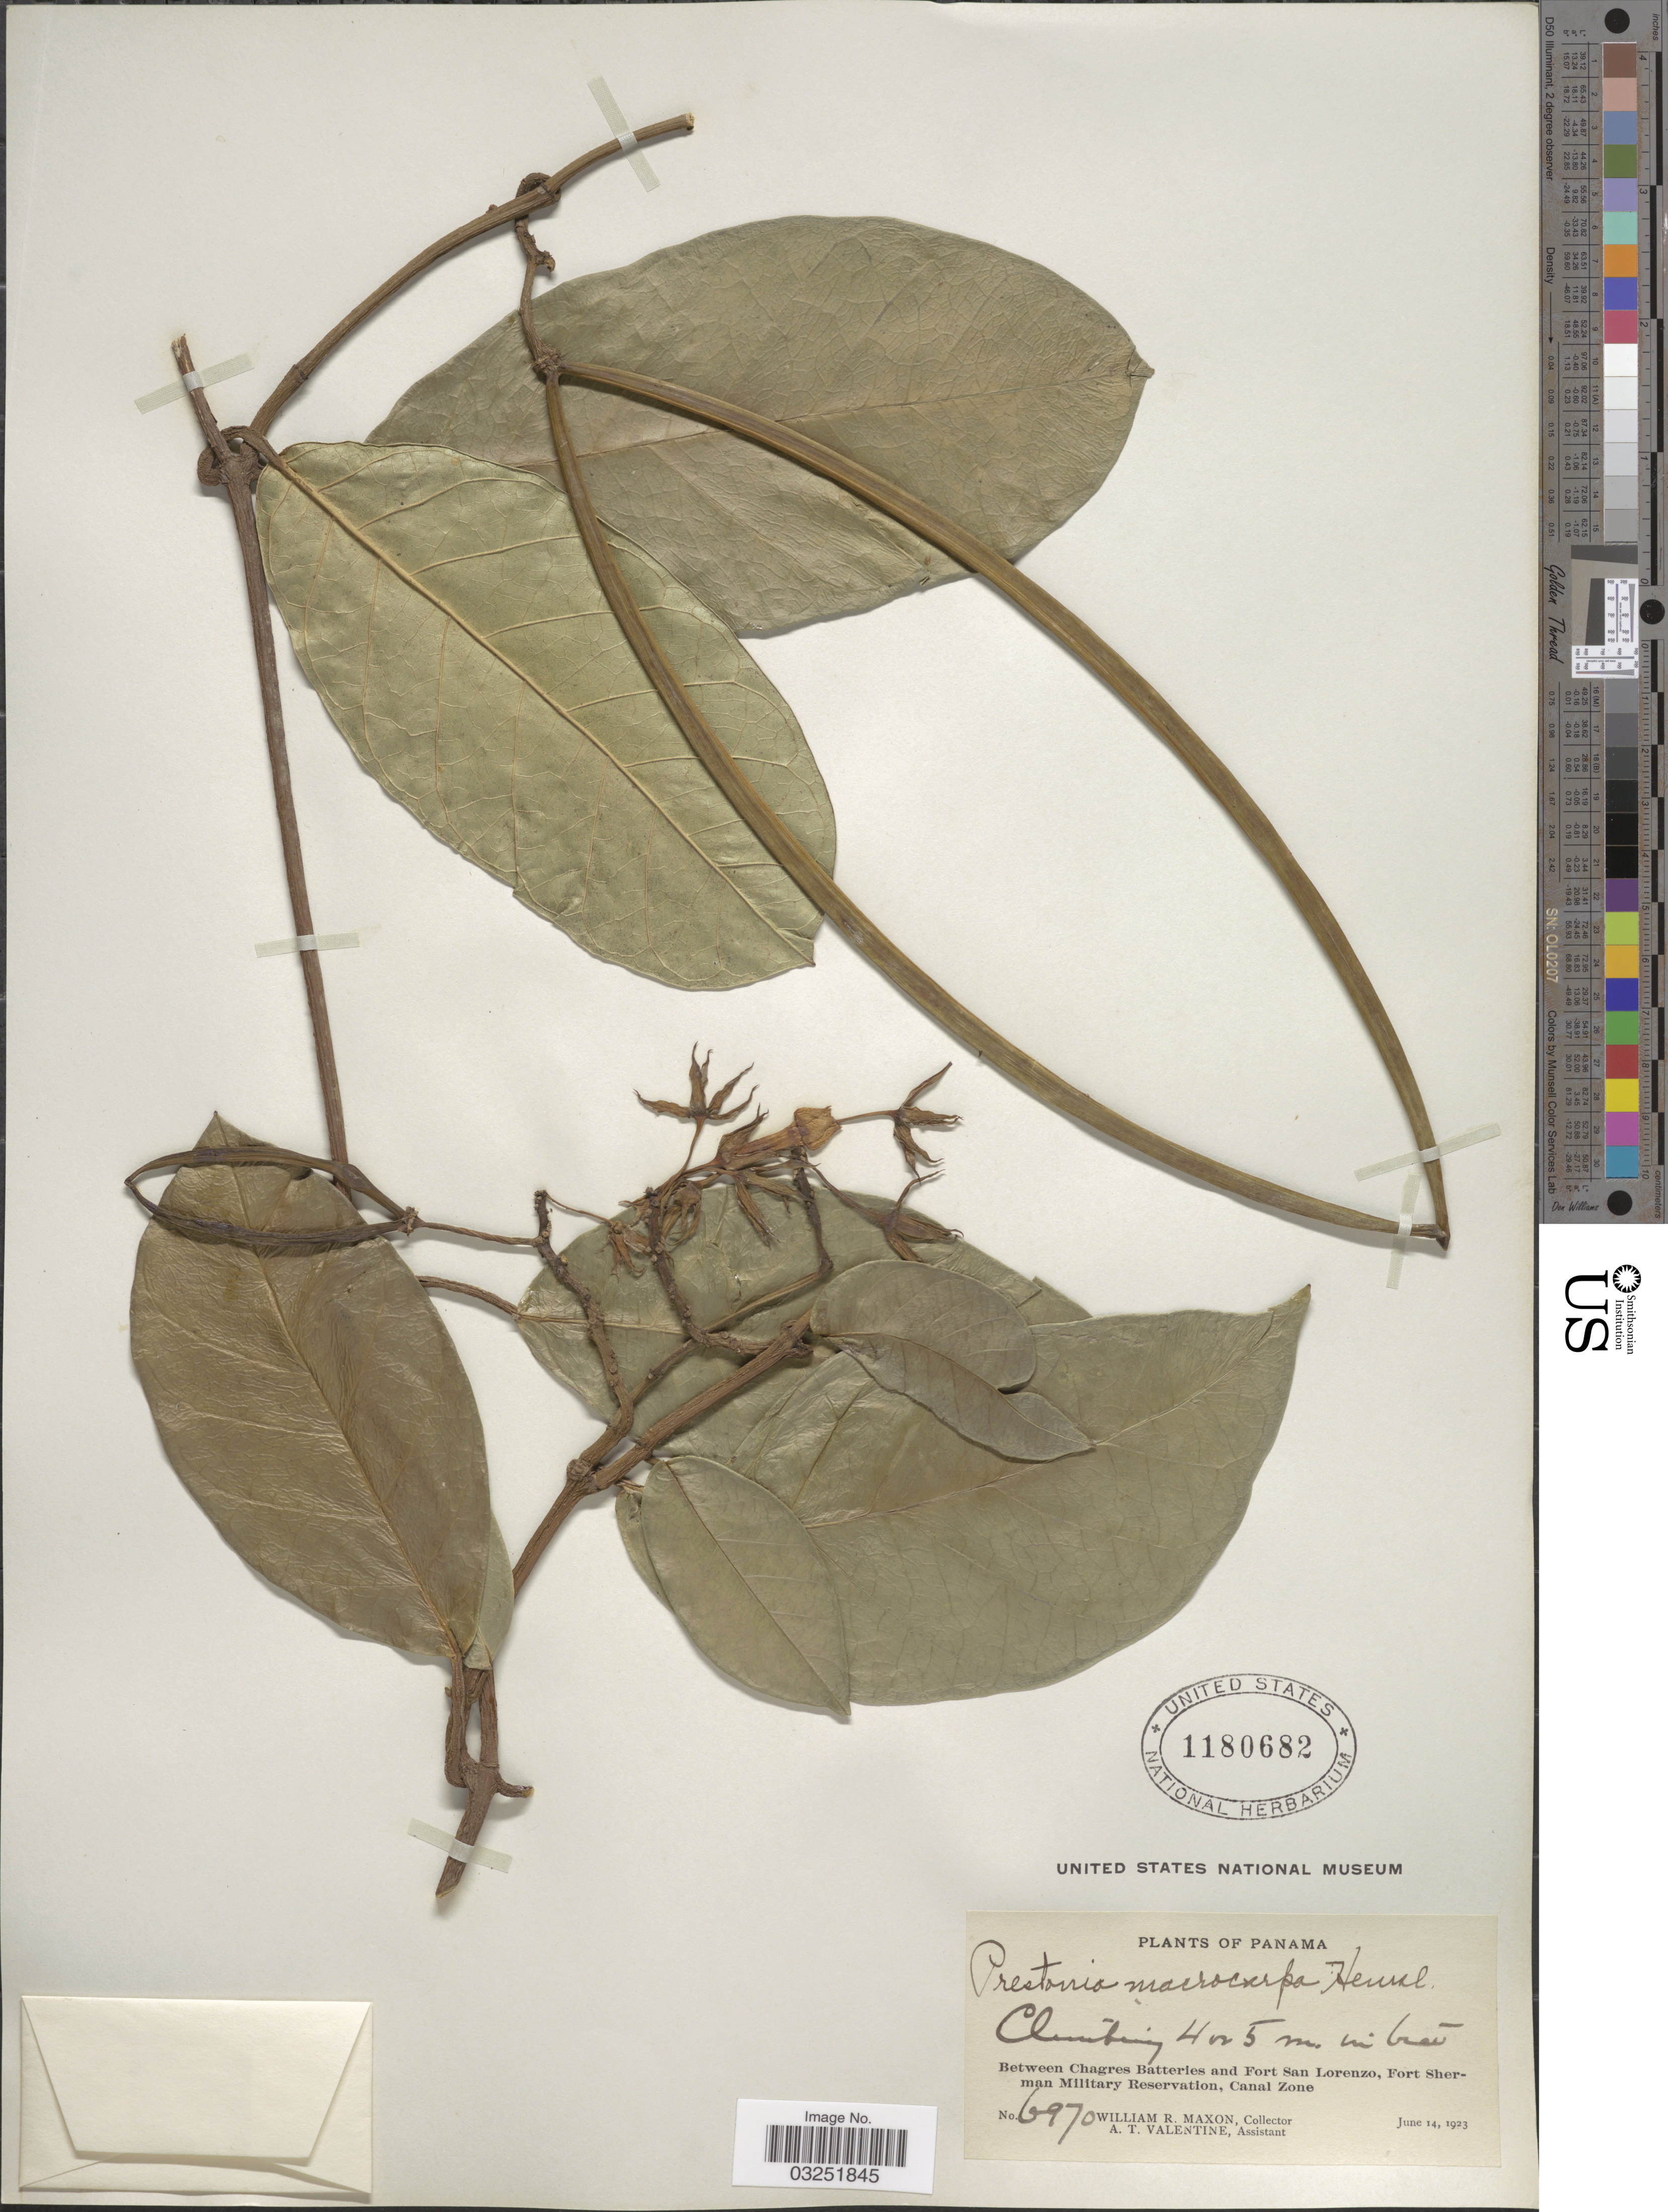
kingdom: Plantae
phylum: Tracheophyta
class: Magnoliopsida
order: Gentianales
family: Apocynaceae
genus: Prestonia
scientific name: Prestonia portobellensis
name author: (Beurl.) Woodson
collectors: W. R. Maxon & A. Valentine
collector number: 6970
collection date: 1923-06-14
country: Panama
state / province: Colón / Panamá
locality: Between Chagres Batteries and Fort San Lorenzo, Fort Sherman Military Reservation, Canal Zone.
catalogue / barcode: US 1180682